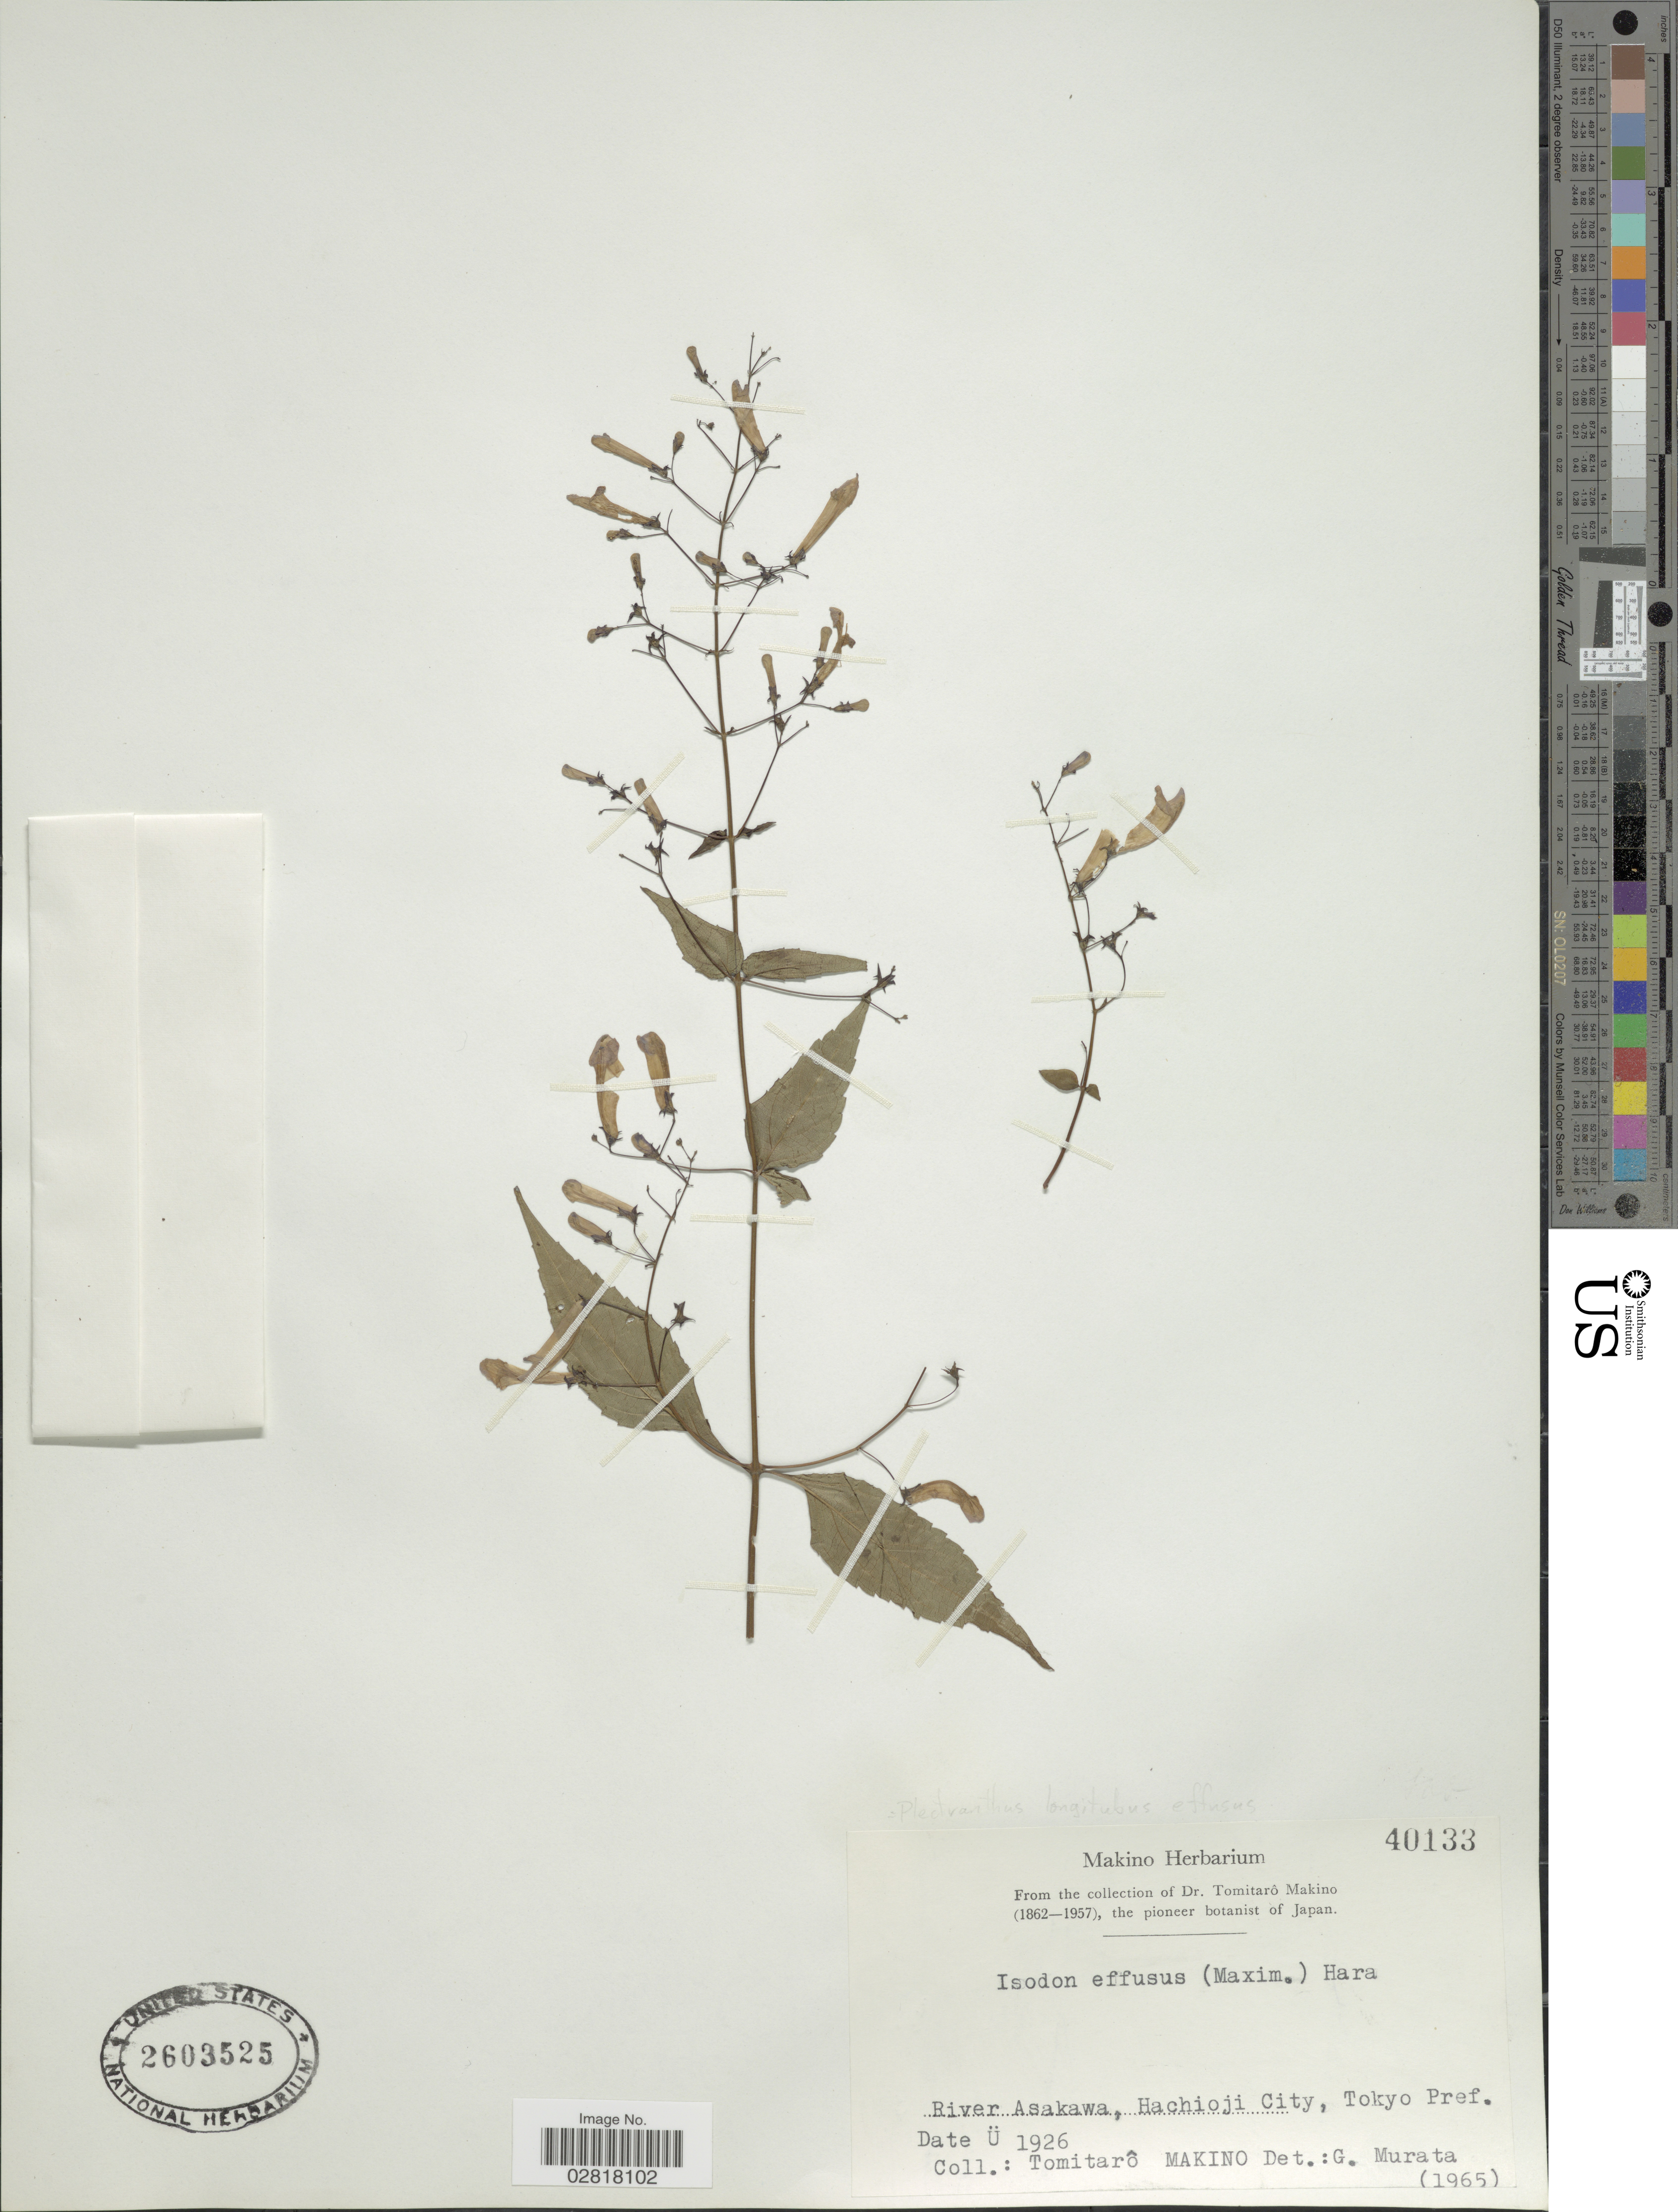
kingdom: Plantae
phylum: Tracheophyta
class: Magnoliopsida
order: Lamiales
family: Lamiaceae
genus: Plectranthus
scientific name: Plectranthus longitubus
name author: Miq.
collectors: T. Makino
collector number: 40133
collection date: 1926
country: Japan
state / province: Tokyo, Federal City of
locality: River Asakawa, Hachioji City, Tokyo Pref.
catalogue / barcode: US 2603525